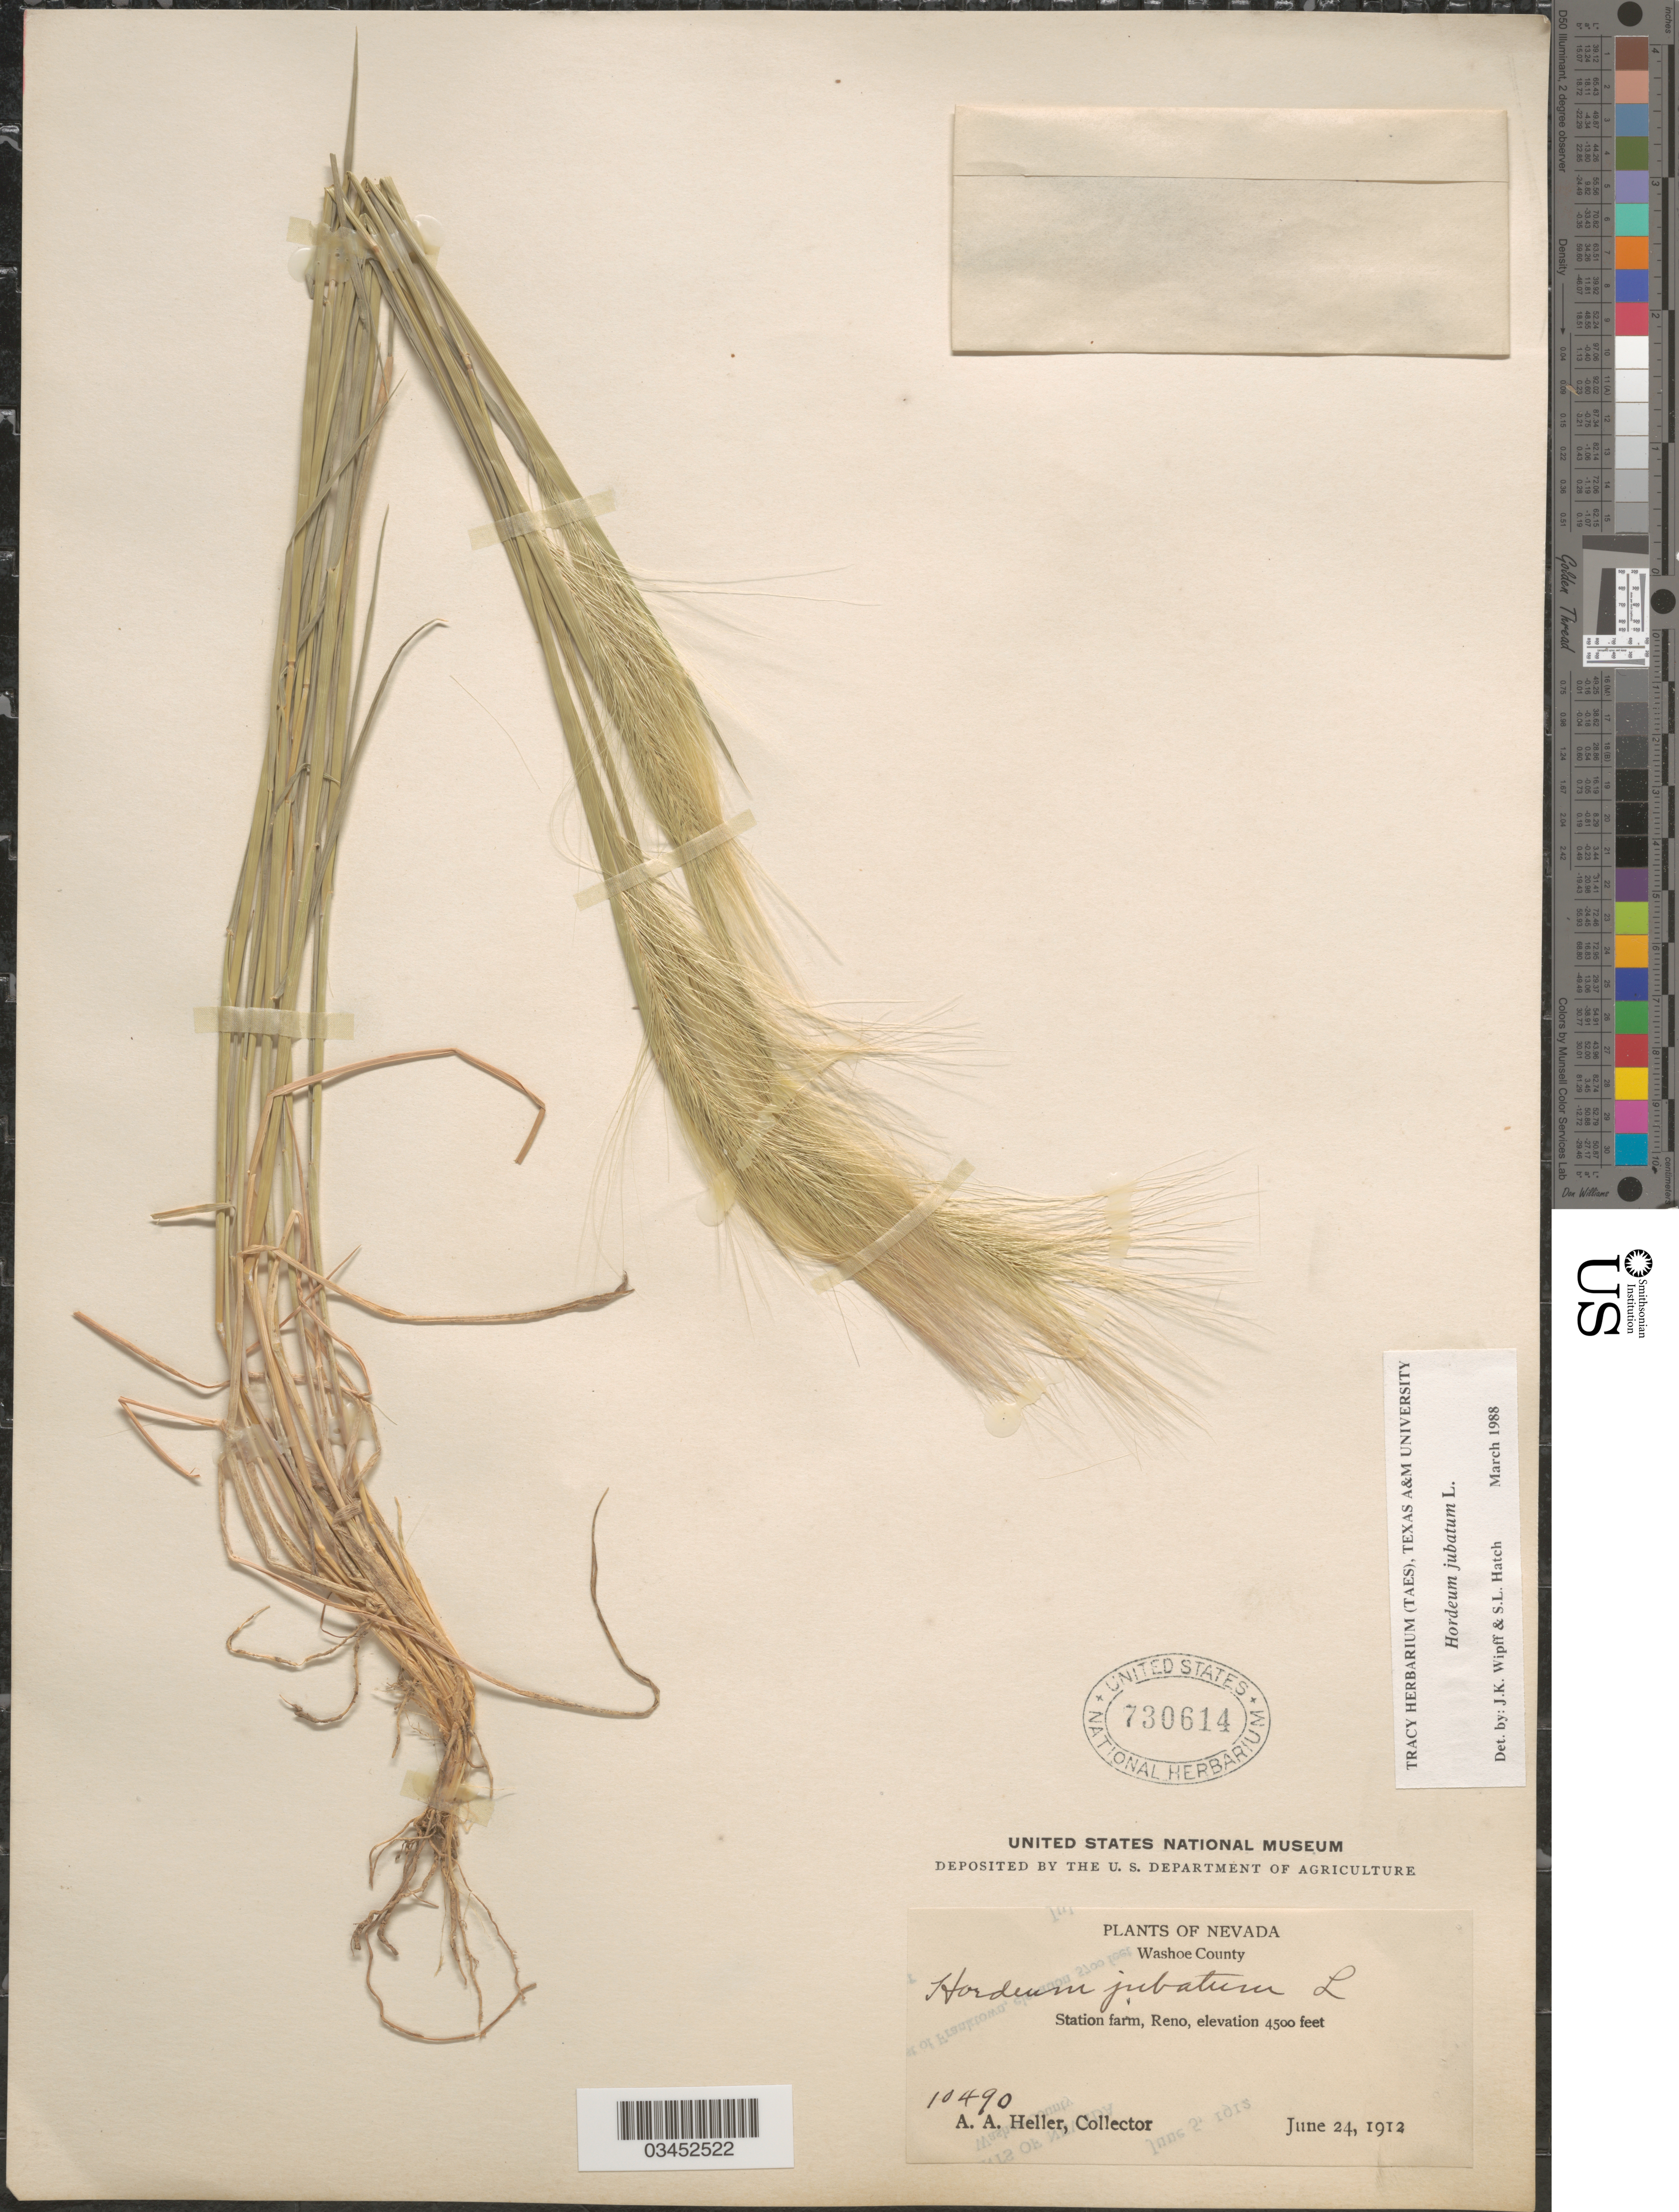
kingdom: Plantae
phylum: Tracheophyta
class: Liliopsida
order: Poales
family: Poaceae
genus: Hordeum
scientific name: Hordeum jubatum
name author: L.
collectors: A. A. Heller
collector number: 10490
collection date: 1912-06-24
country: United States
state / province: Nevada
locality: Washoe County. Station farm, Reno.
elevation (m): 1372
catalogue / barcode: US 730614